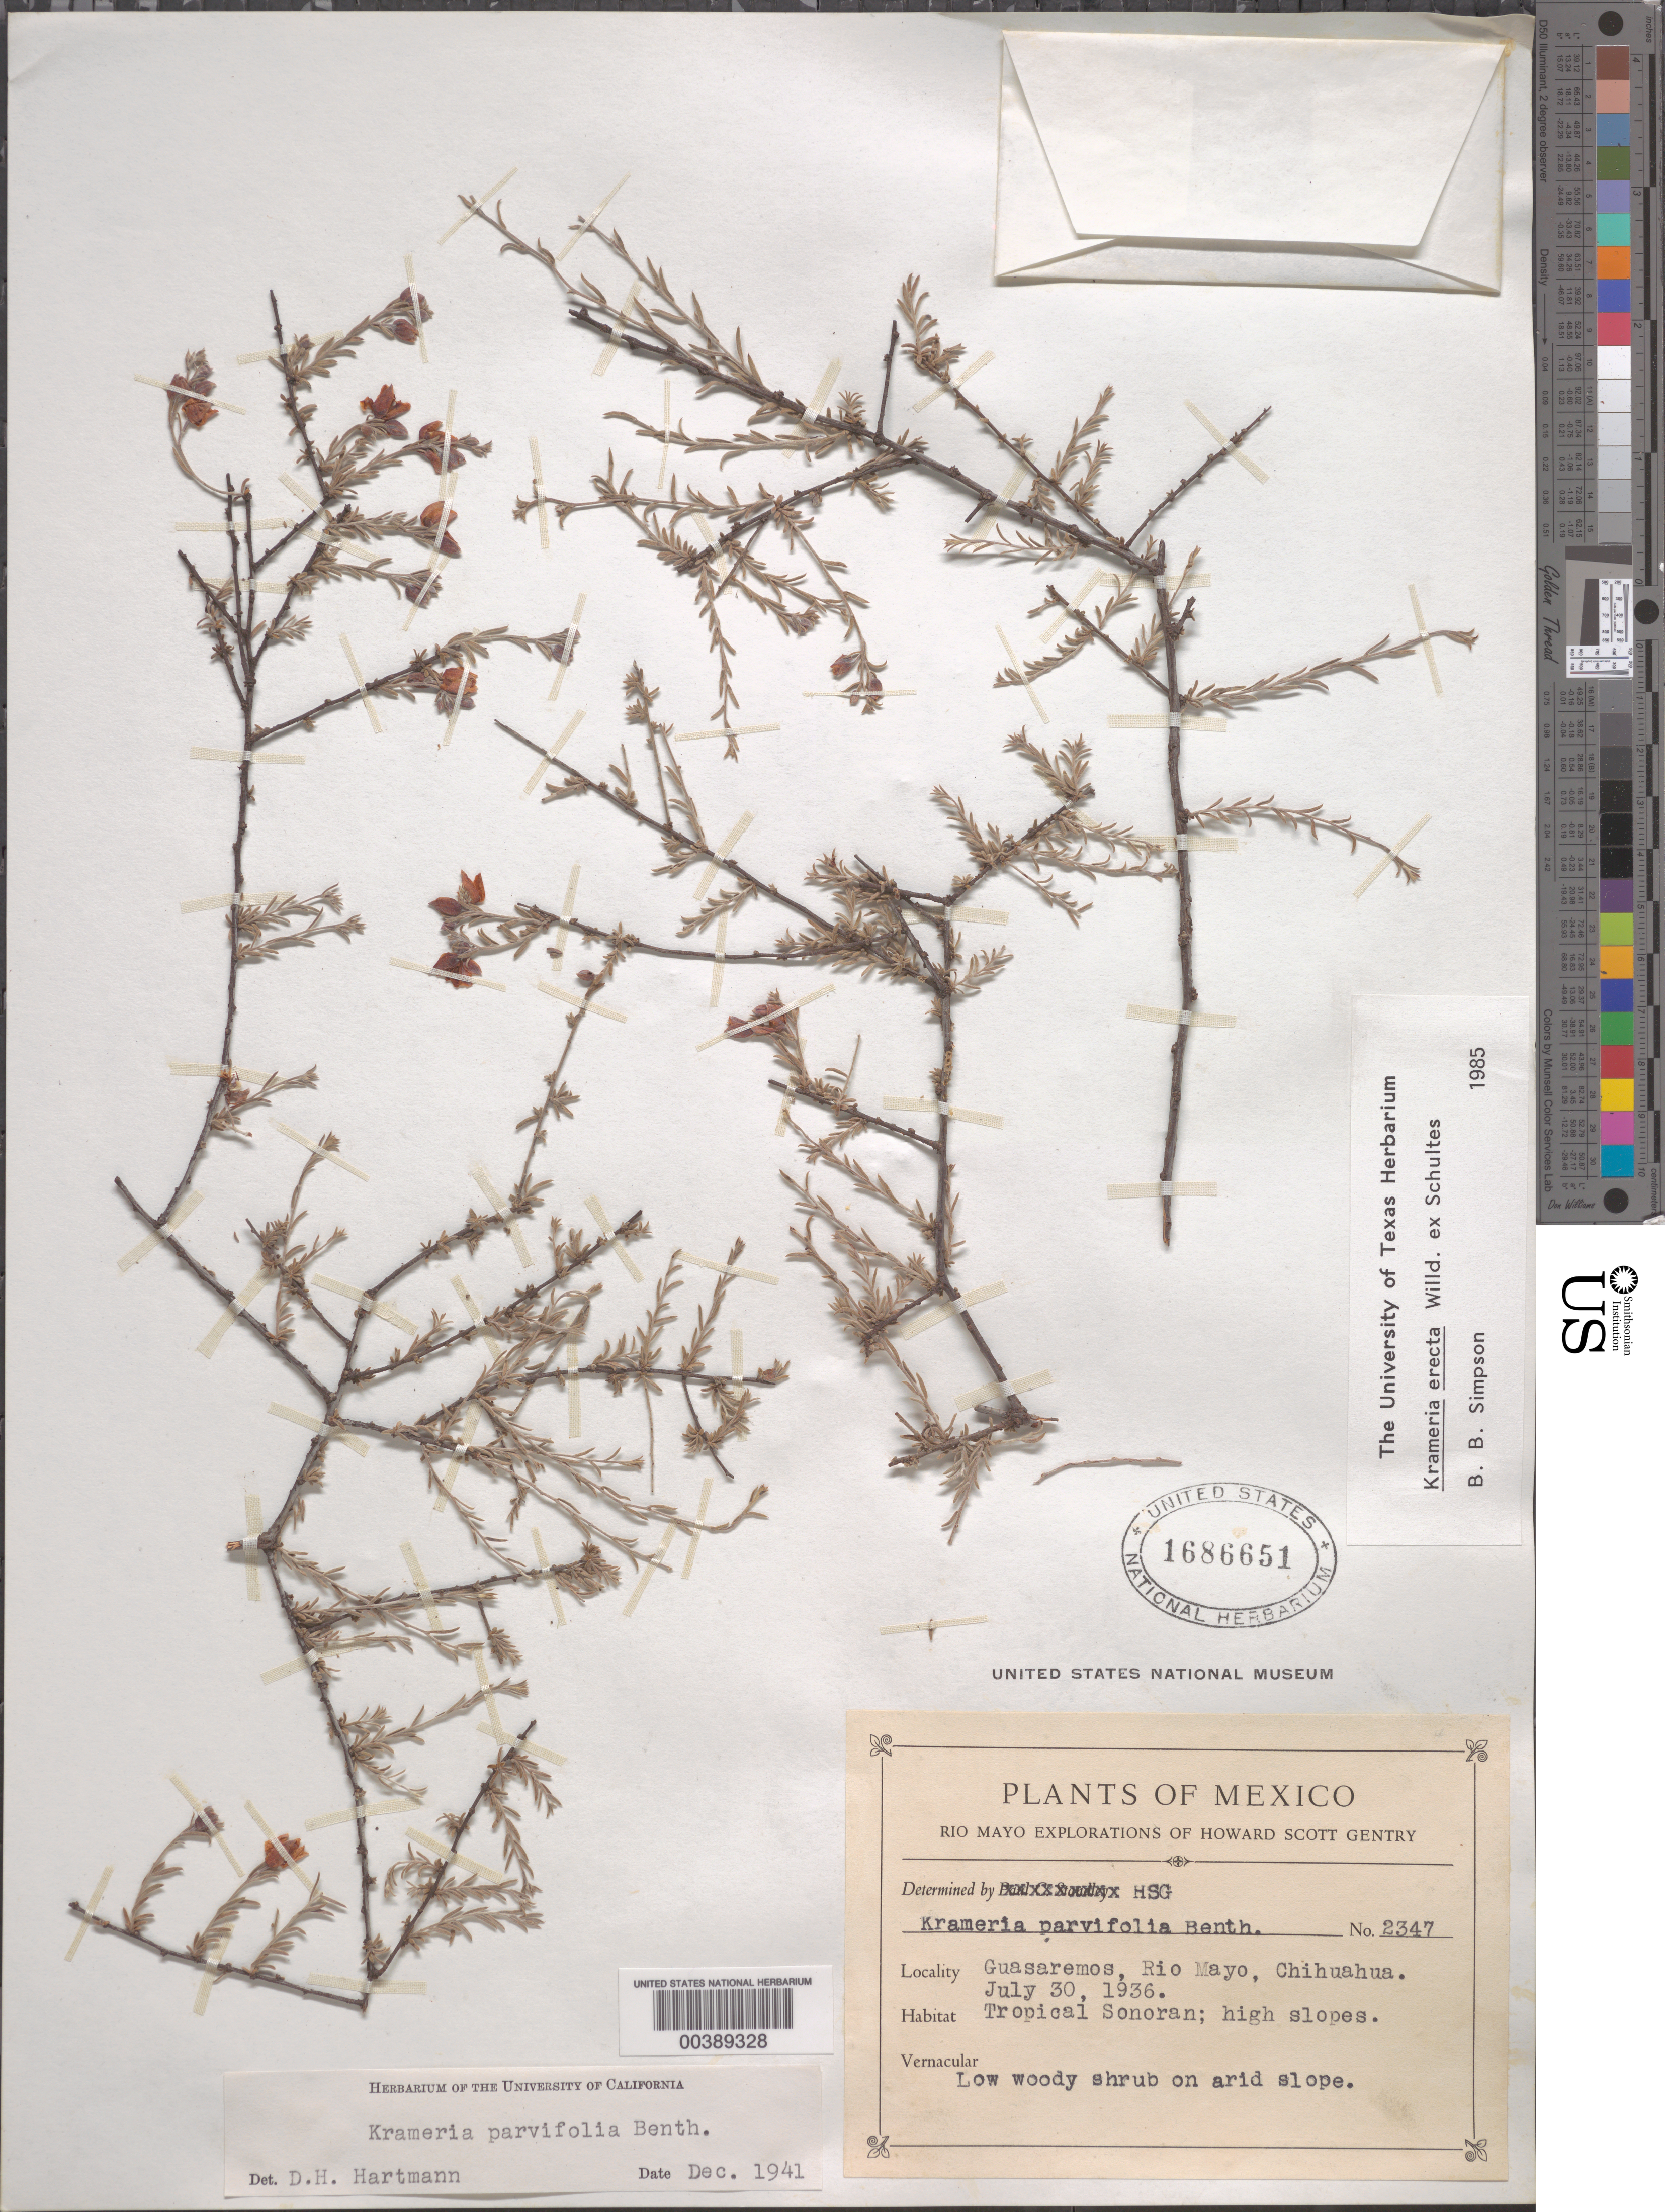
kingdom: Plantae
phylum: Tracheophyta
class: Magnoliopsida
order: Zygophyllales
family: Krameriaceae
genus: Krameria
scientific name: Krameria erecta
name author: Willd. ex Schult.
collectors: H. S. Gentry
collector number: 2347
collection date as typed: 30 Jul 1936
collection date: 1936-07-30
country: Mexico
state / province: Chihuahua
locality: Guasaremos, Rio Mayo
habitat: Low woody shrub on arid slope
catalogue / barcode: US 1686651